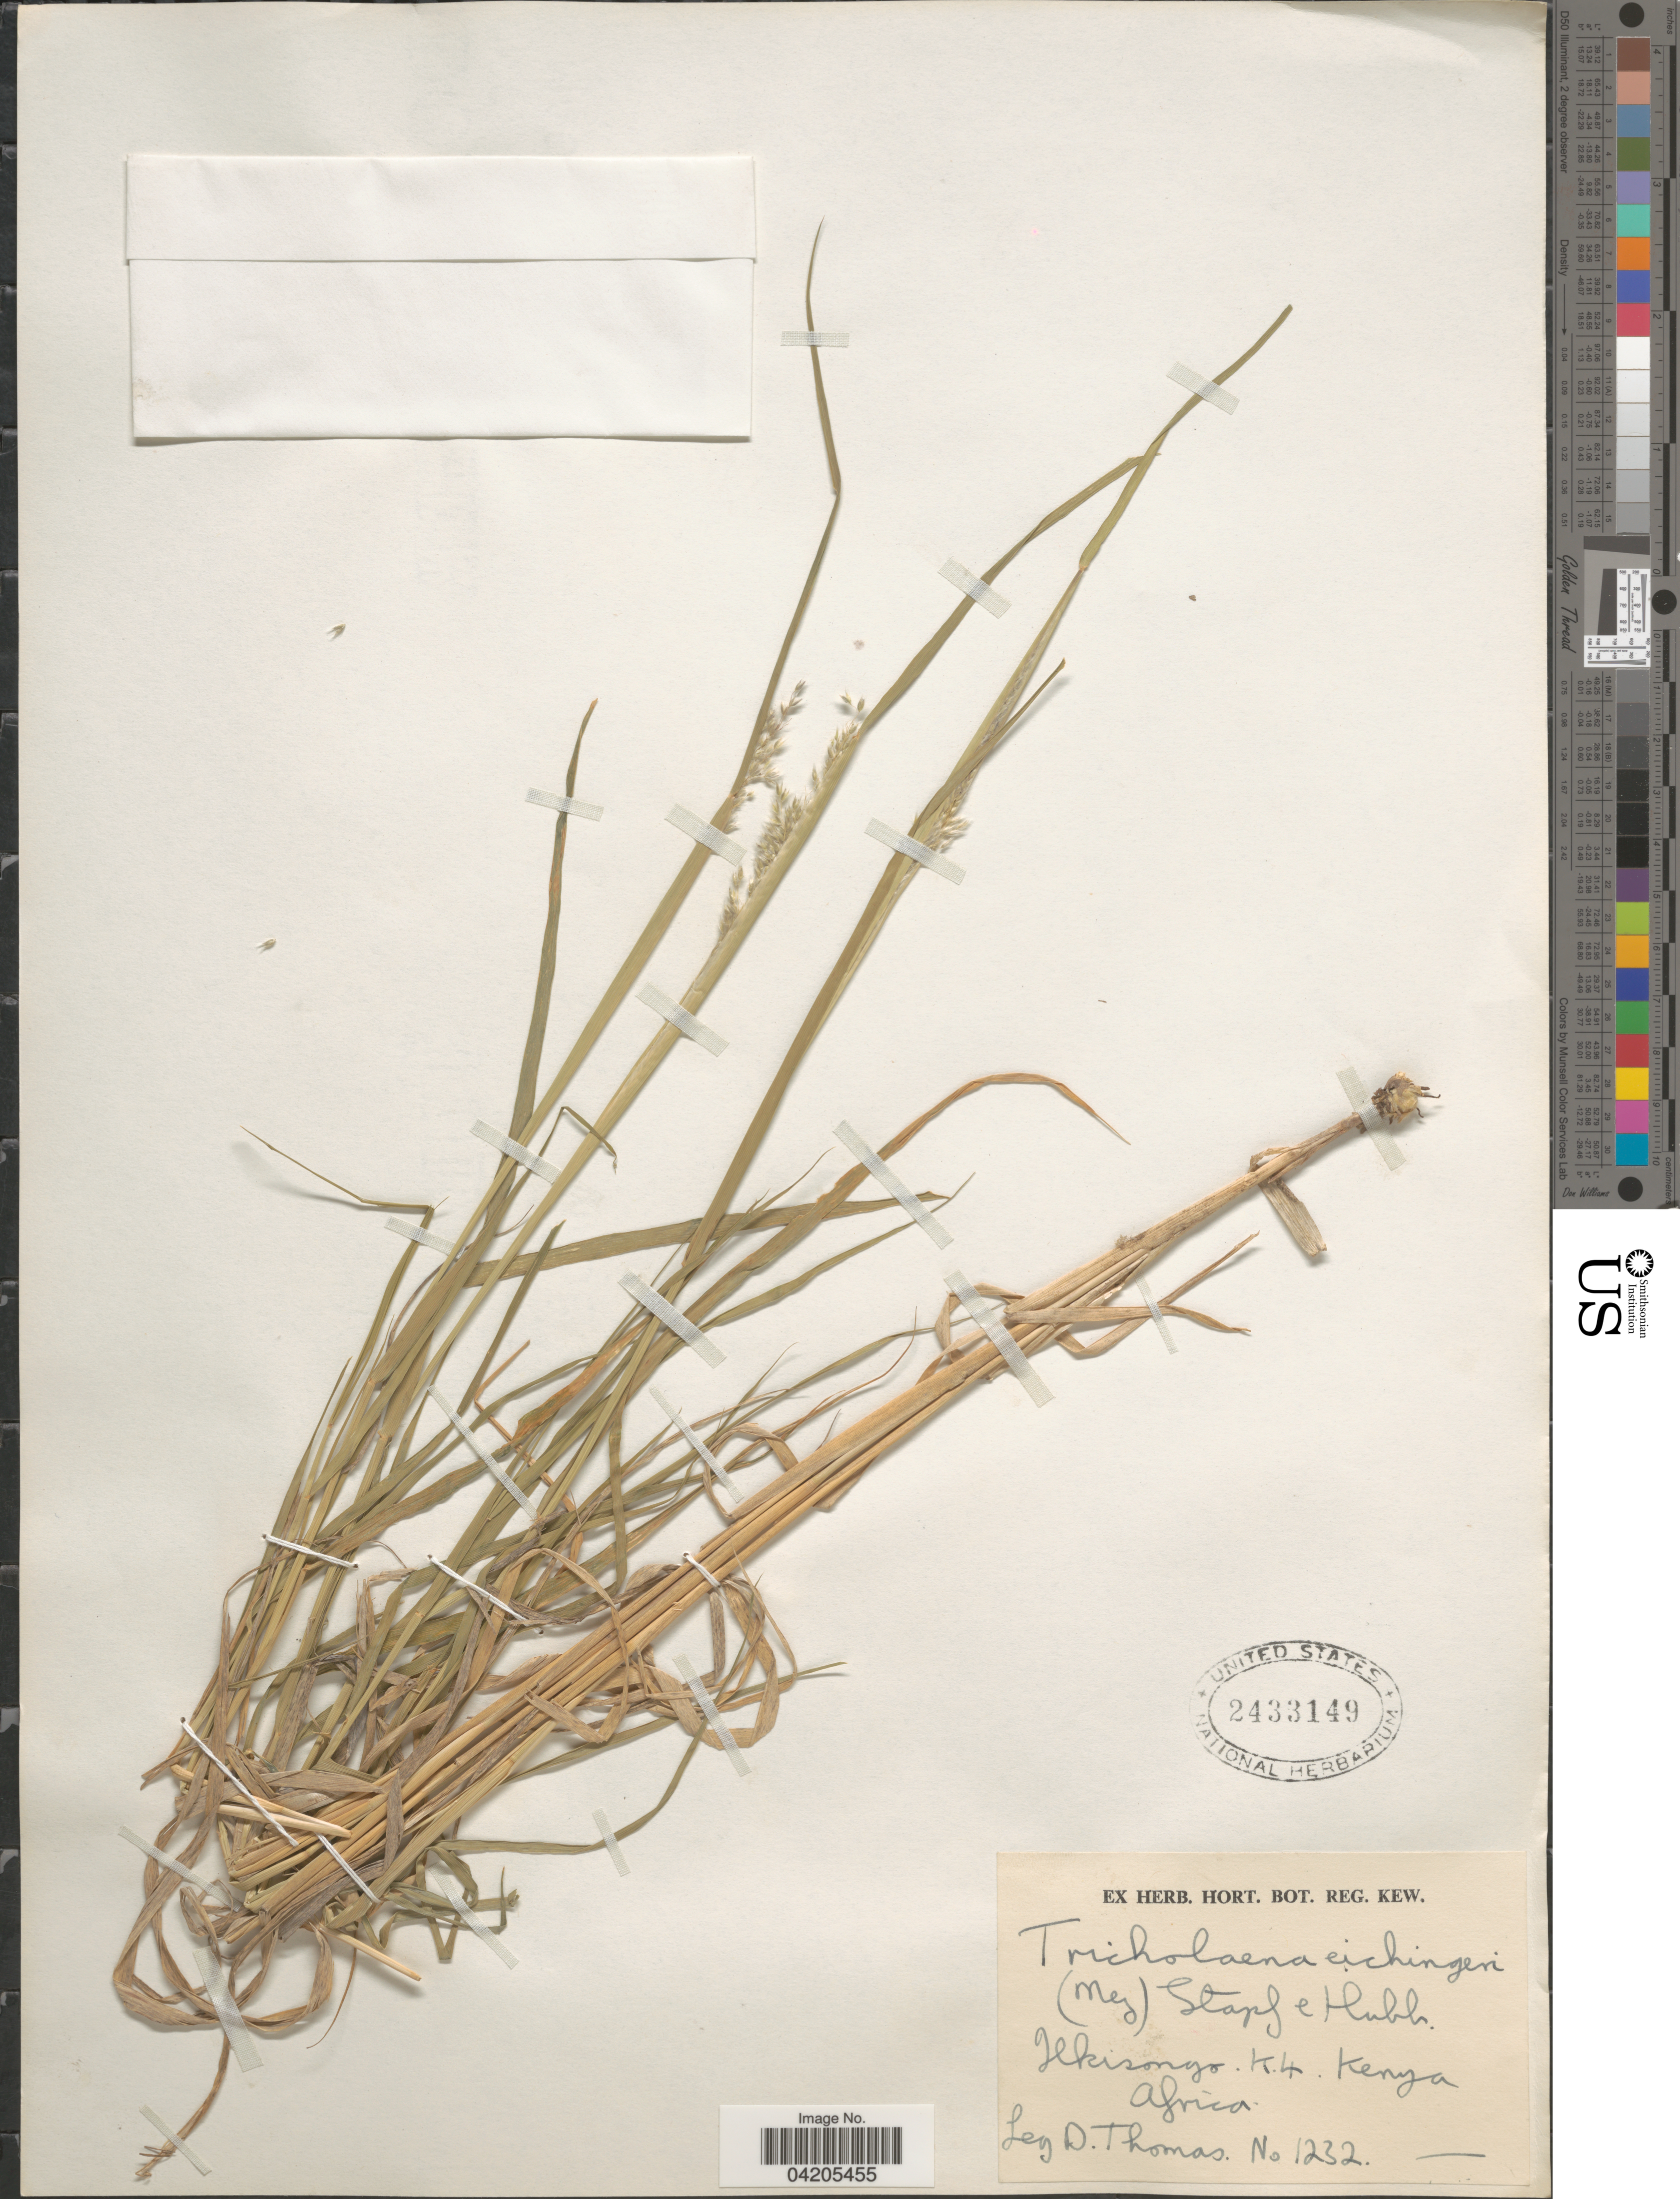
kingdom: Plantae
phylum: Tracheophyta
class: Liliopsida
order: Poales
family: Poaceae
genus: Melinis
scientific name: Melinis repens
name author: (Willd.) Zizka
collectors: D. Thomas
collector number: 1232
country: Kenya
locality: Ilkisongo. K.4.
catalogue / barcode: US 2433149